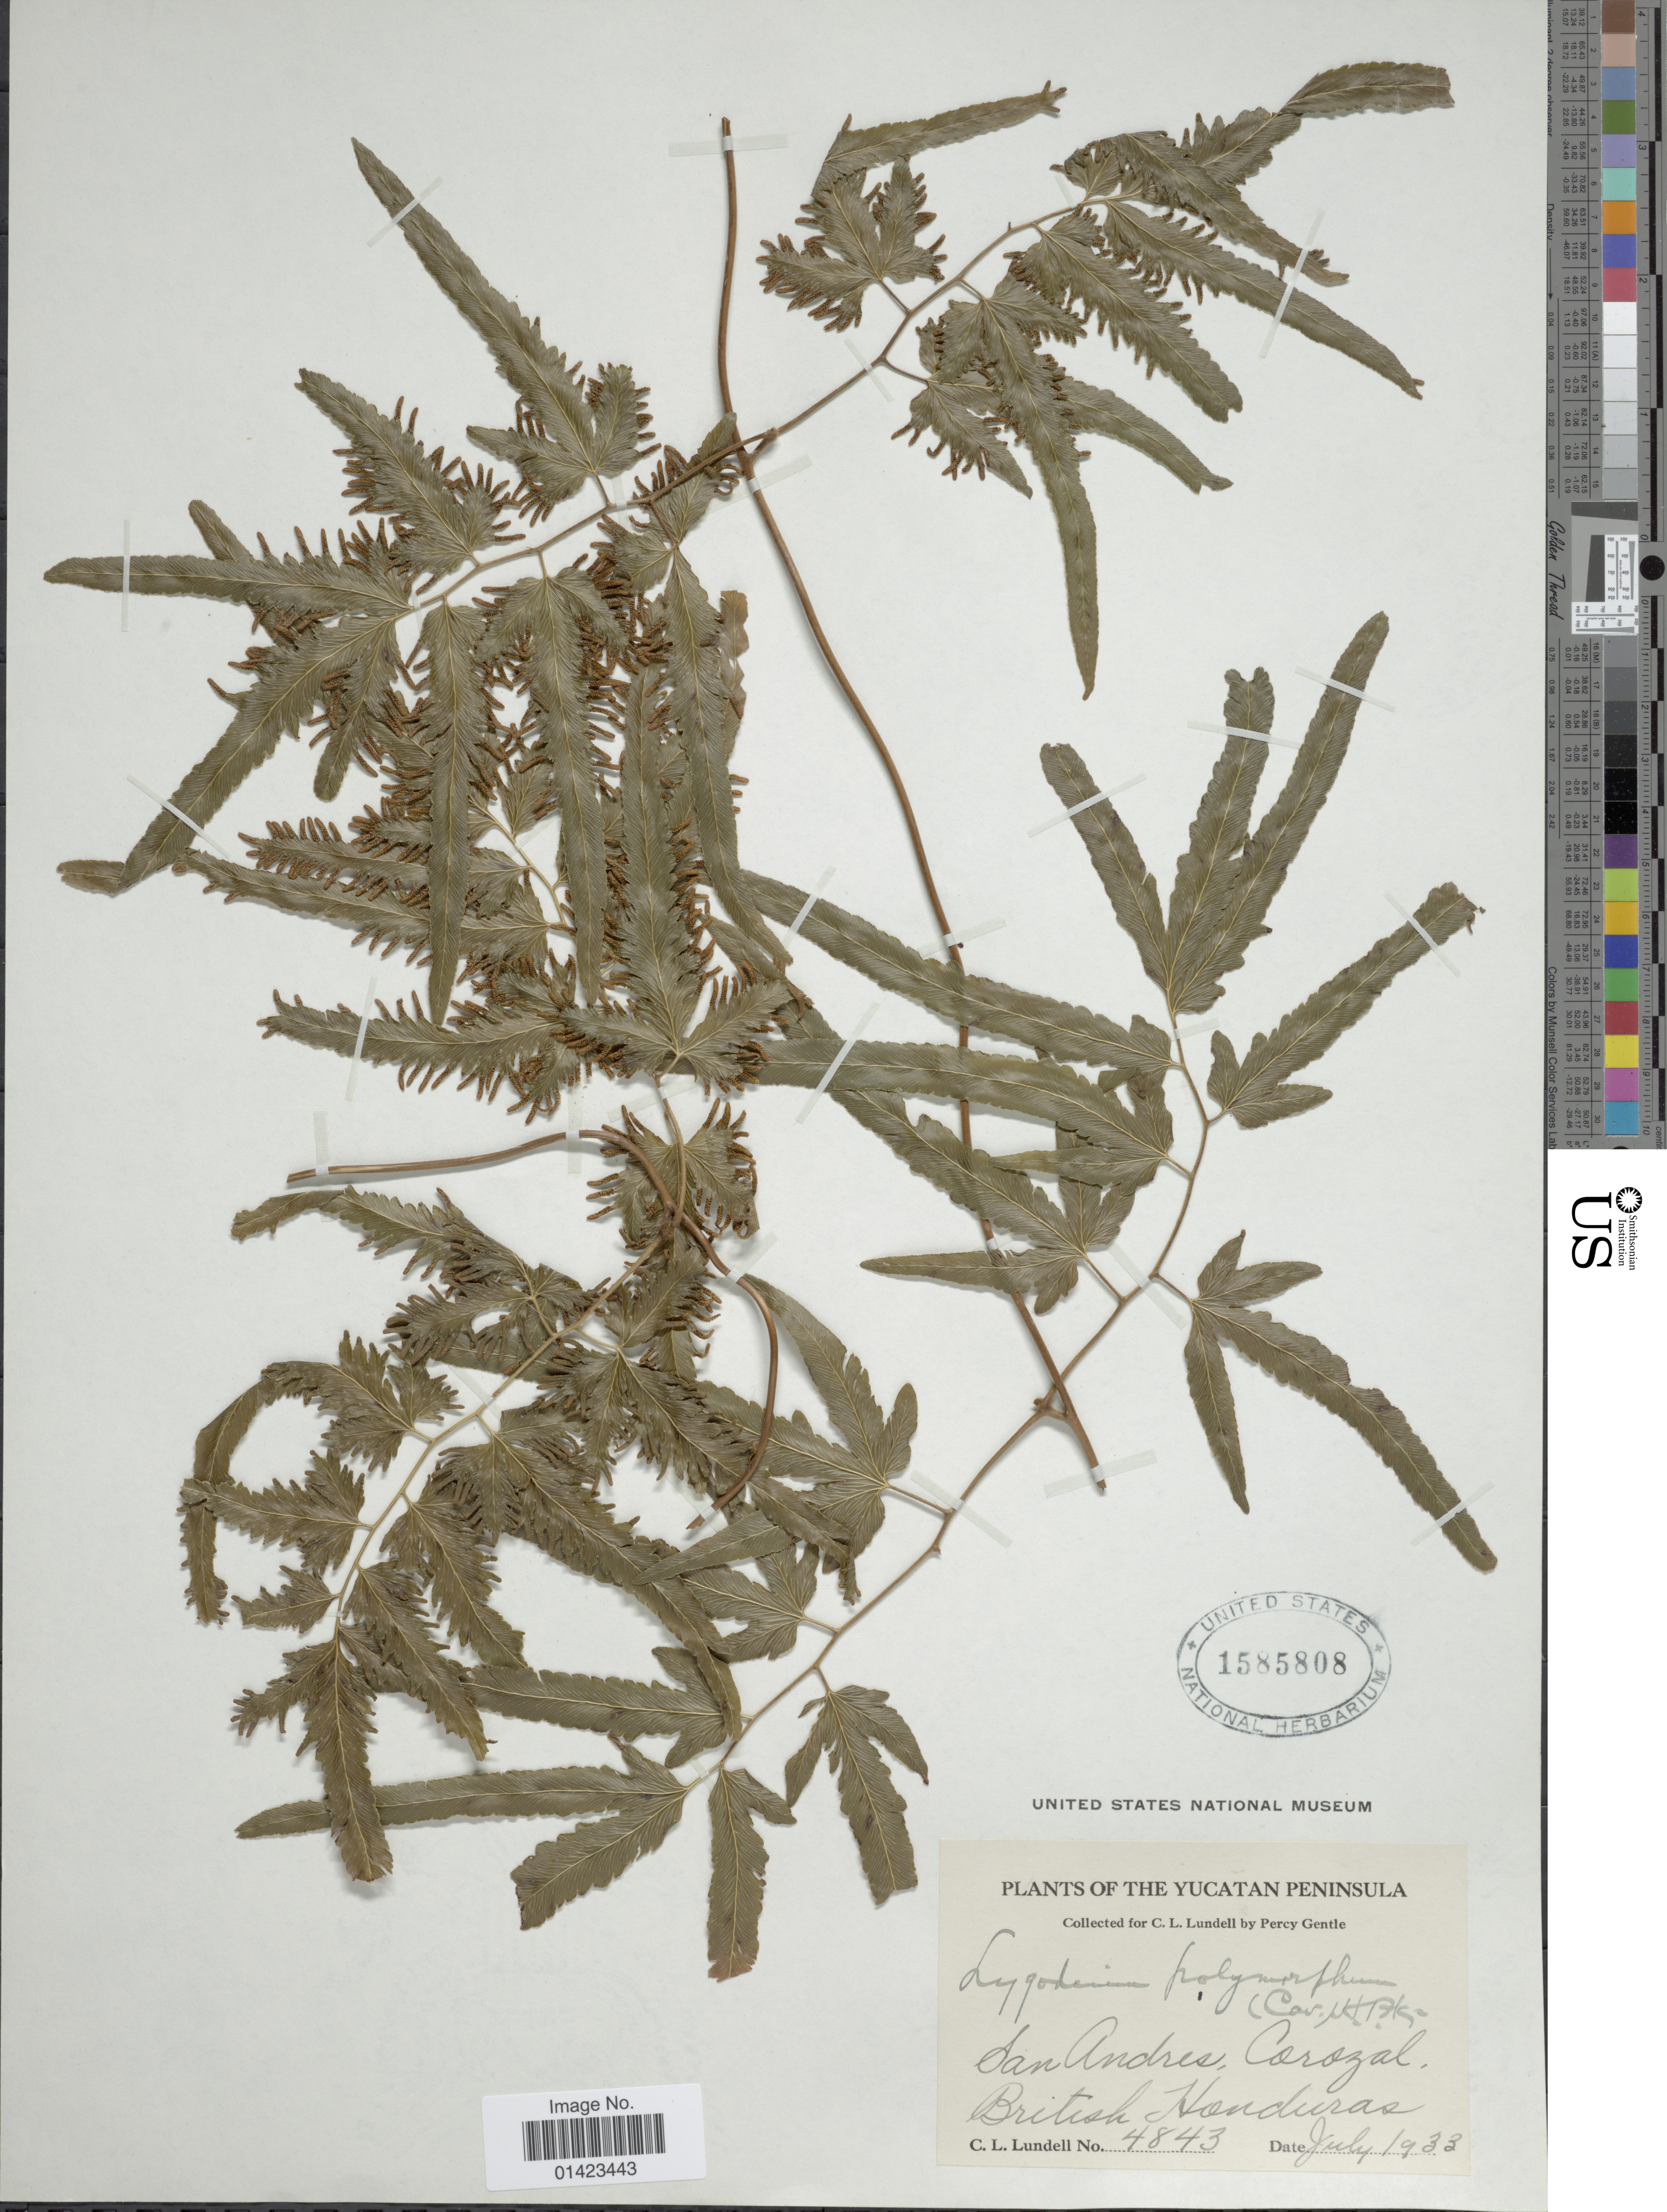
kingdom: Plantae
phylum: Tracheophyta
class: Polypodiopsida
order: Schizaeales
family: Lygodiaceae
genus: Lygodium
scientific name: Lygodium venustum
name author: Sw.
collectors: C. L. Lundell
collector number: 4843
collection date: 1933-07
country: Belize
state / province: Corozal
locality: Yucatan Peninsula, San Andreas, Carozal, British Honduras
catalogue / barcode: US 1585808